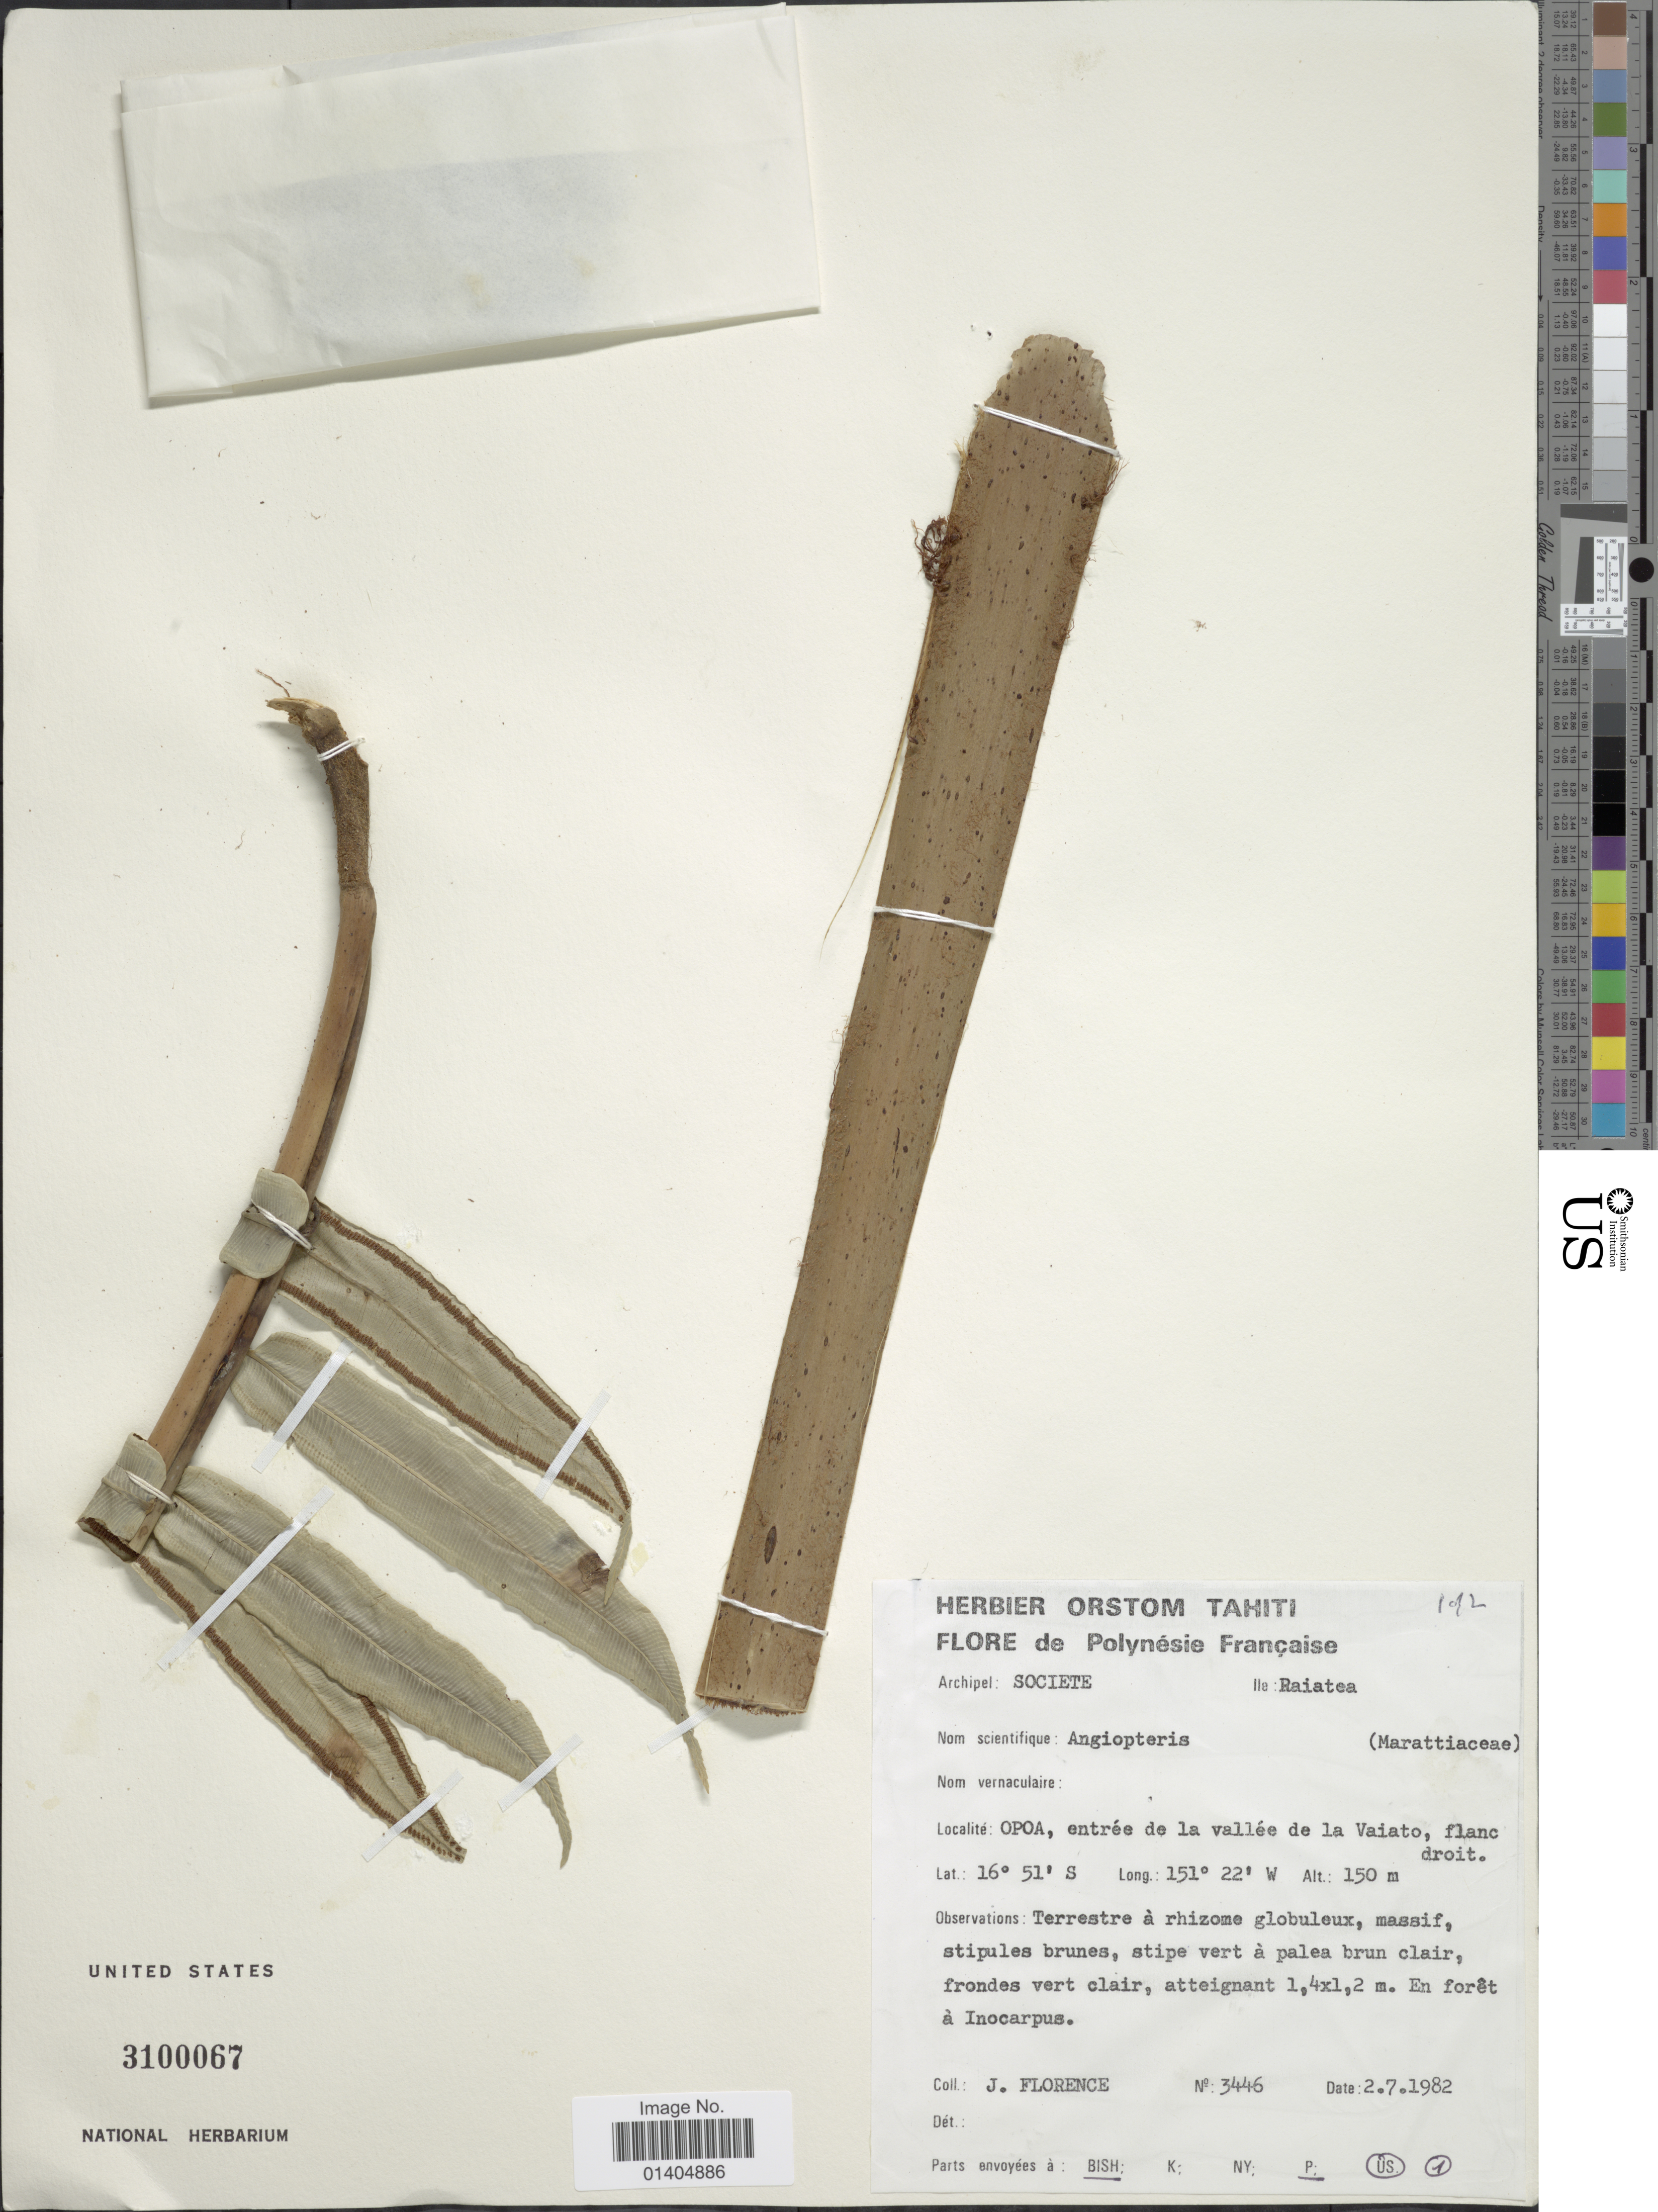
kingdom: Plantae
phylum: Tracheophyta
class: Polypodiopsida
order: Marattiales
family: Marattiaceae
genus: Angiopteris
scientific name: Angiopteris evecta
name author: (G. Forst.) Hoffm.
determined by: Florence, J.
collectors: J. Florence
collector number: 3446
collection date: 1982-07-02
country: French Polynesia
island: Raiatea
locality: Archipel Societe, Ile Raiatea, Opoa, Entrée de la vallée de la Vaiato, flanc droit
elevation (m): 150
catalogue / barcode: US 3100067